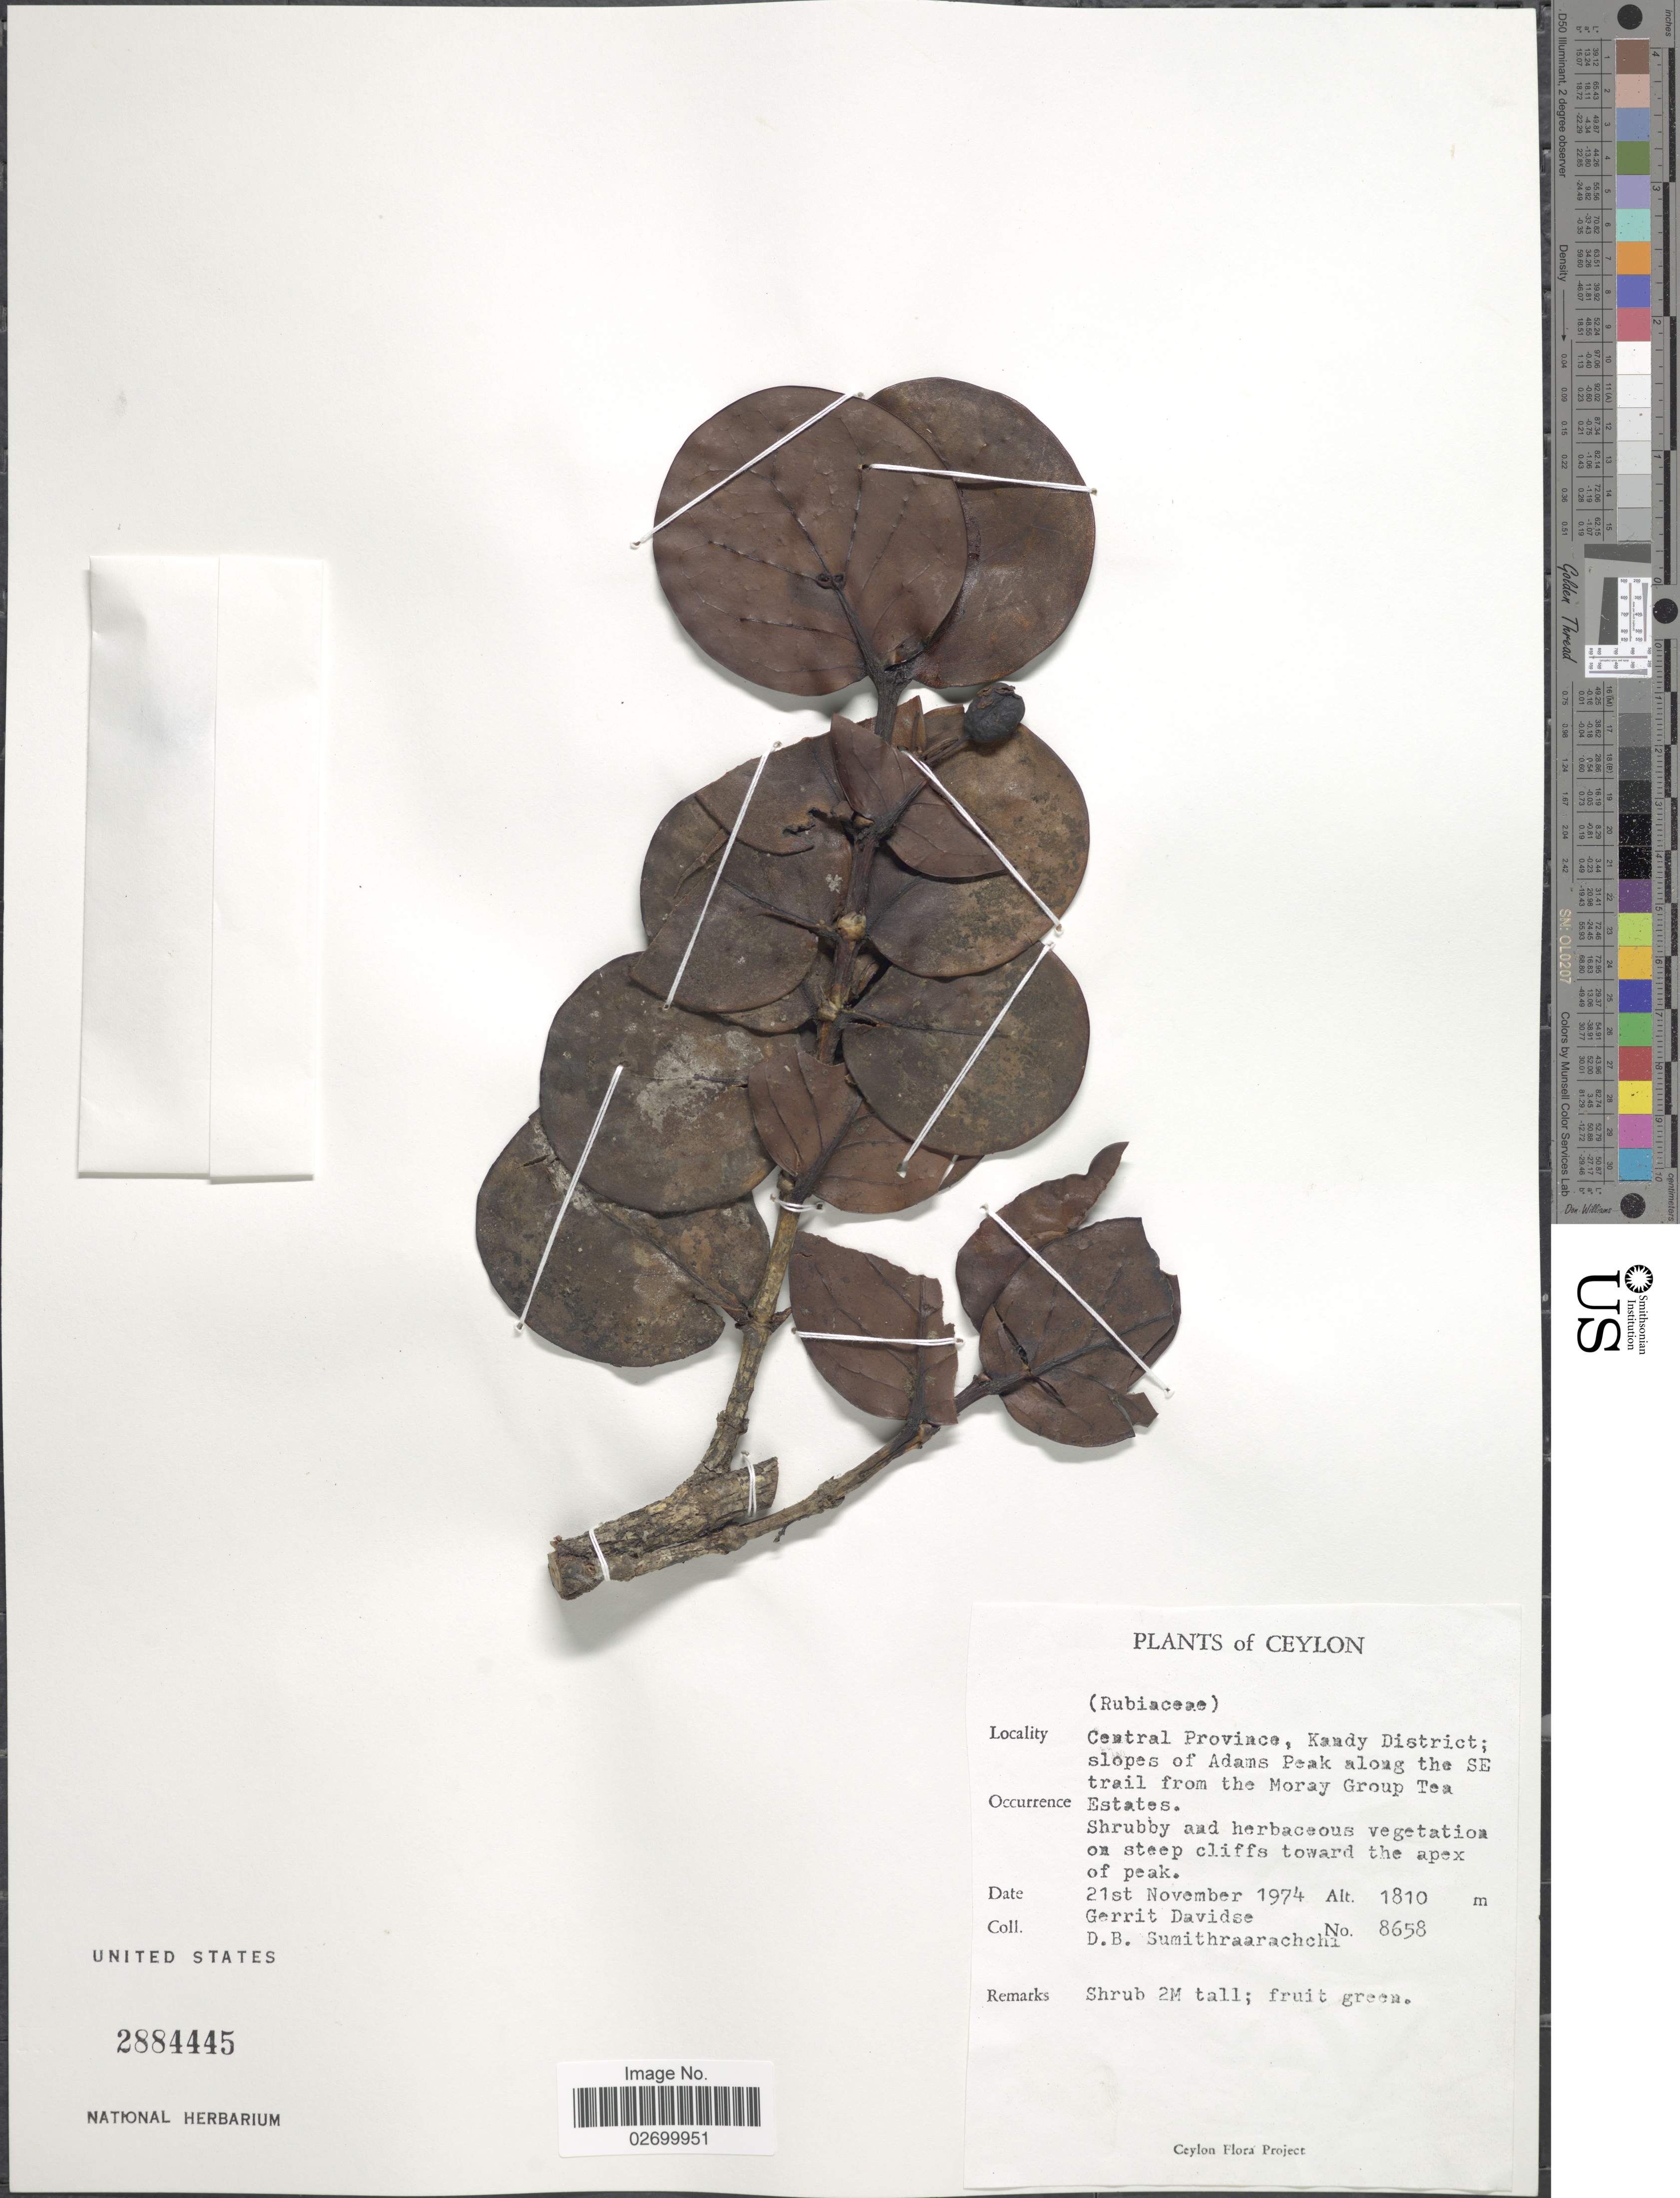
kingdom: Plantae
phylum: Tracheophyta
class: Magnoliopsida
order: Gentianales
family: Rubiaceae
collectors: G. Davidse & D. B. Sumithraarachchi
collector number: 8658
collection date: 1974-11-21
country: Sri Lanka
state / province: Central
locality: Ceylon. Kandy District; slopes of Adams Peak along the SE trail from the Moray Group Tea Estates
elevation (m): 1810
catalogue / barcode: US 2884445